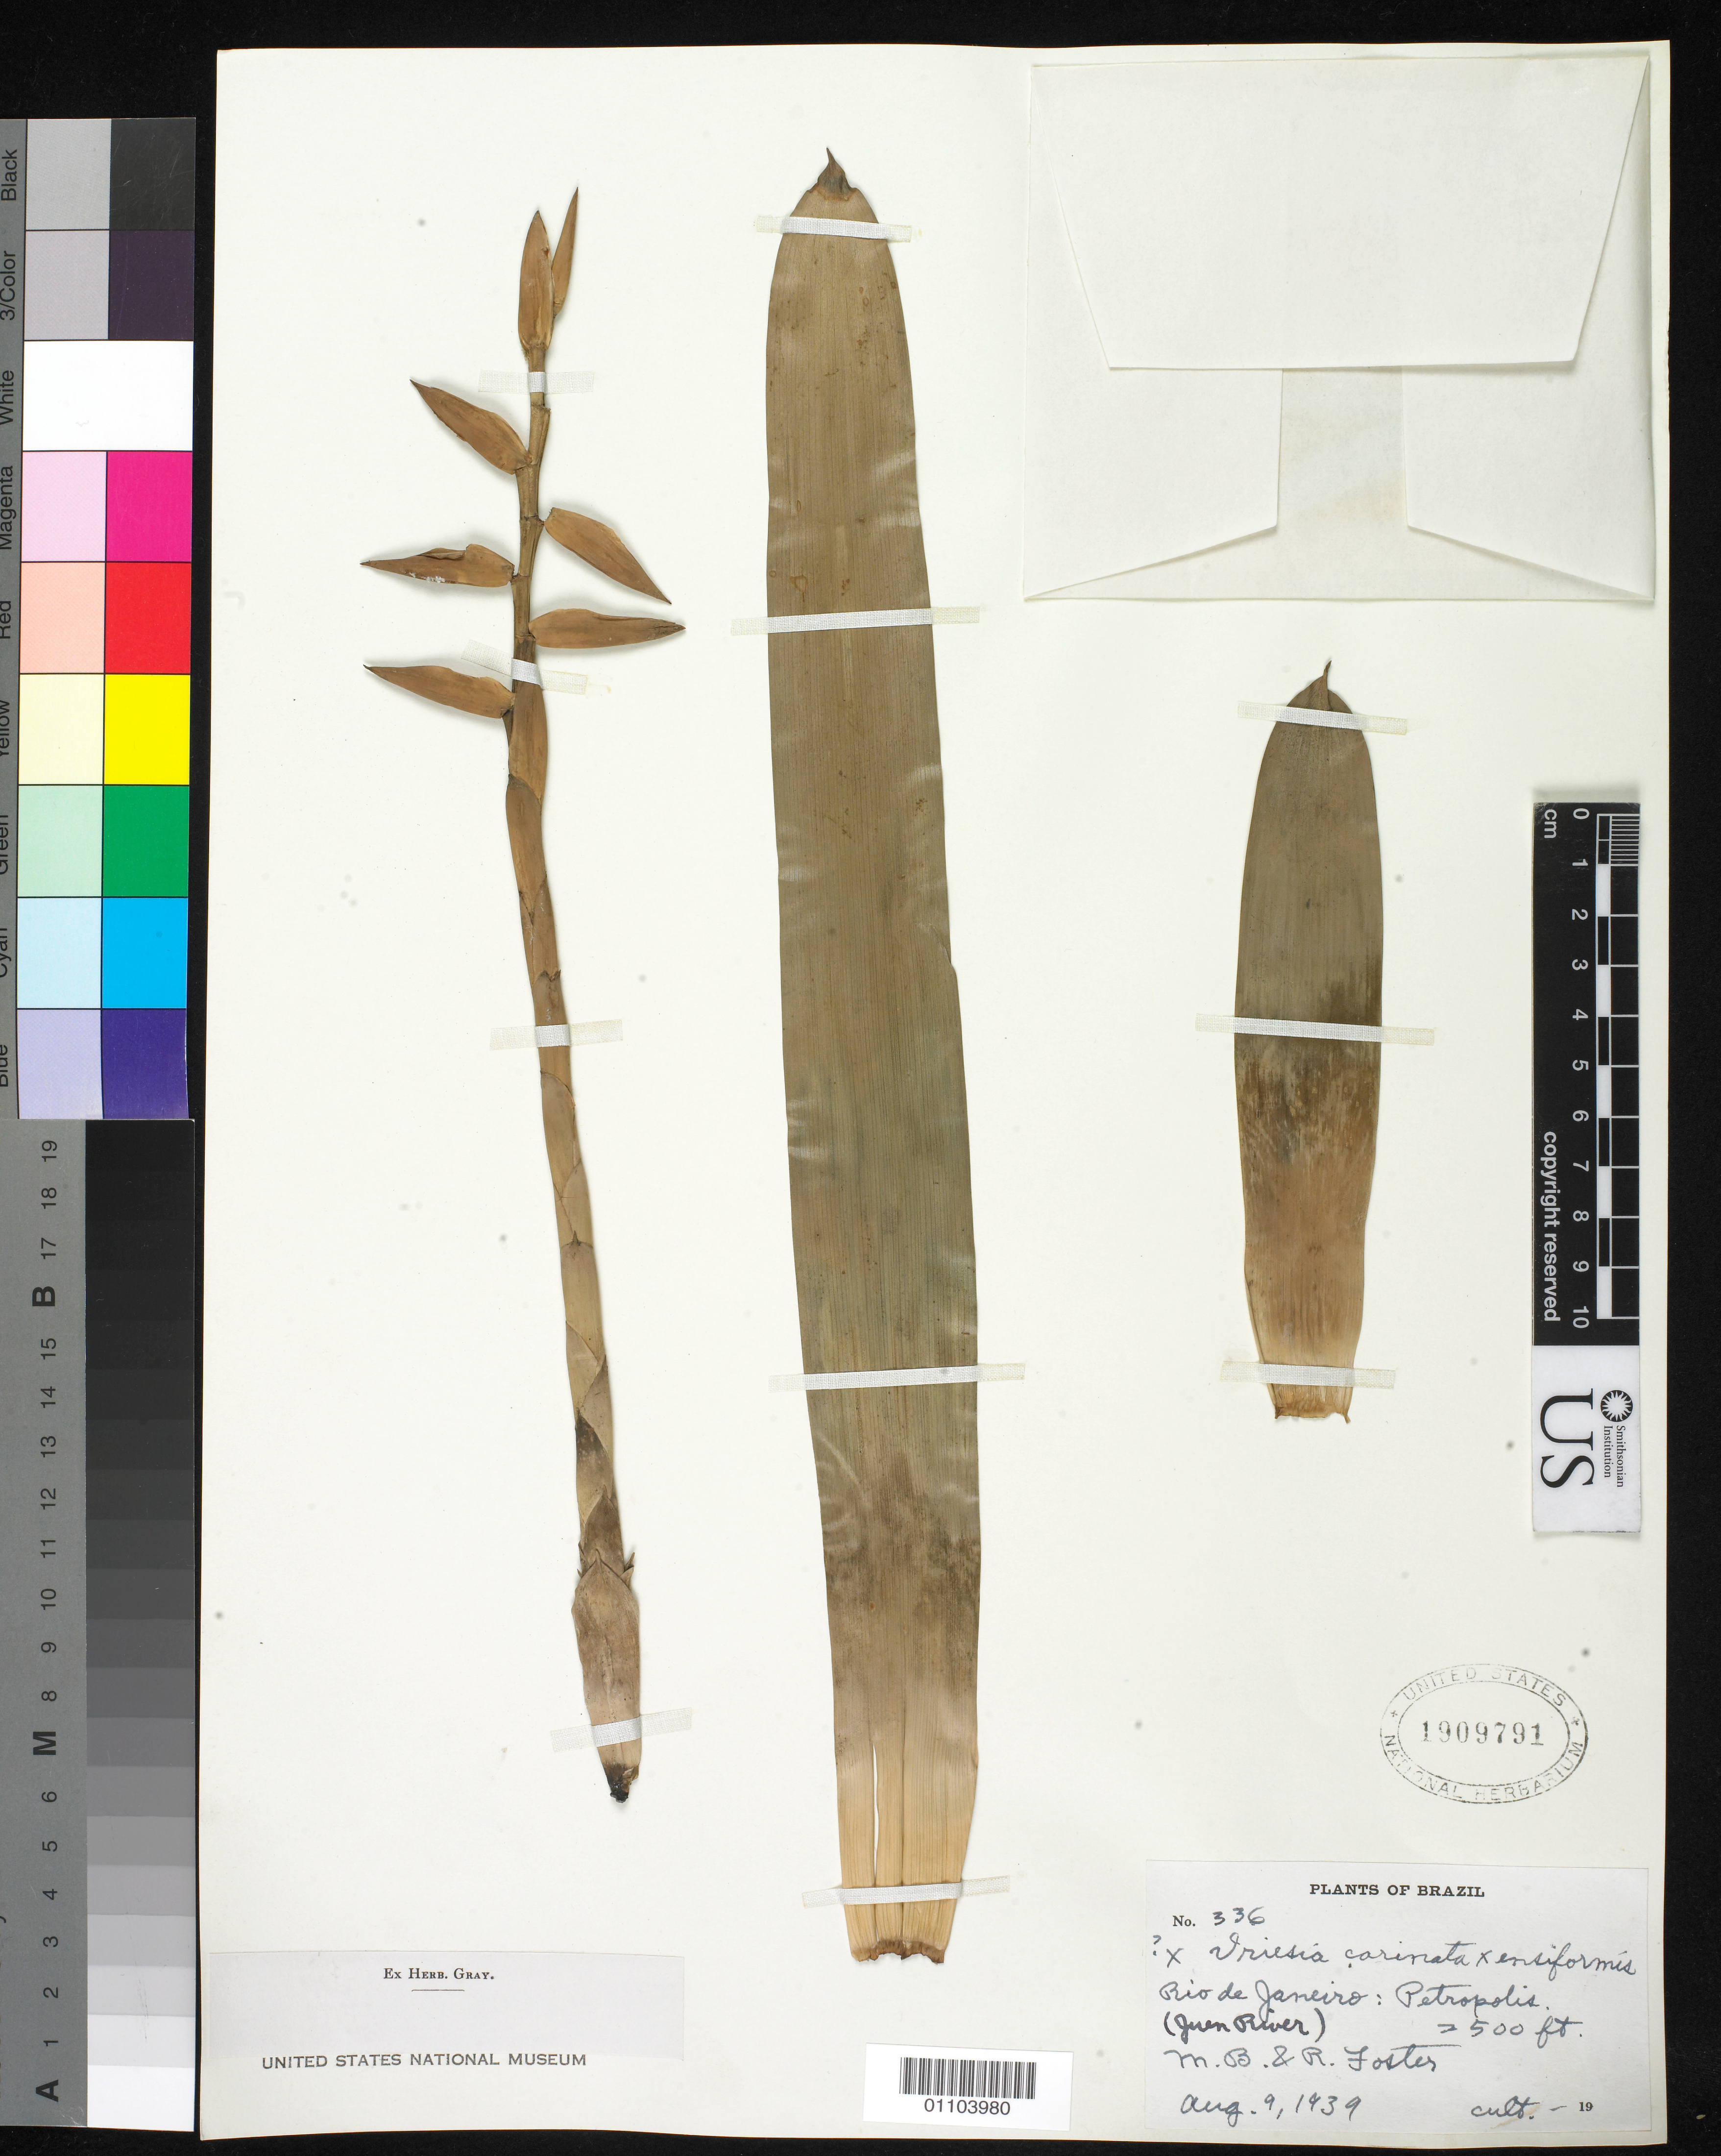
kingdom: Plantae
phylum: Tracheophyta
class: Liliopsida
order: Poales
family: Bromeliaceae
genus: Vriesea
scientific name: Vriesea carinata x V. ensiformis (Vell.) Beer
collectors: M. B. Foster & R. Foster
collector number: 336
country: Brazil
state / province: Rio de Janeiro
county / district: Petrópolis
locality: Juen River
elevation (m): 152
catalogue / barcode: US 1909791